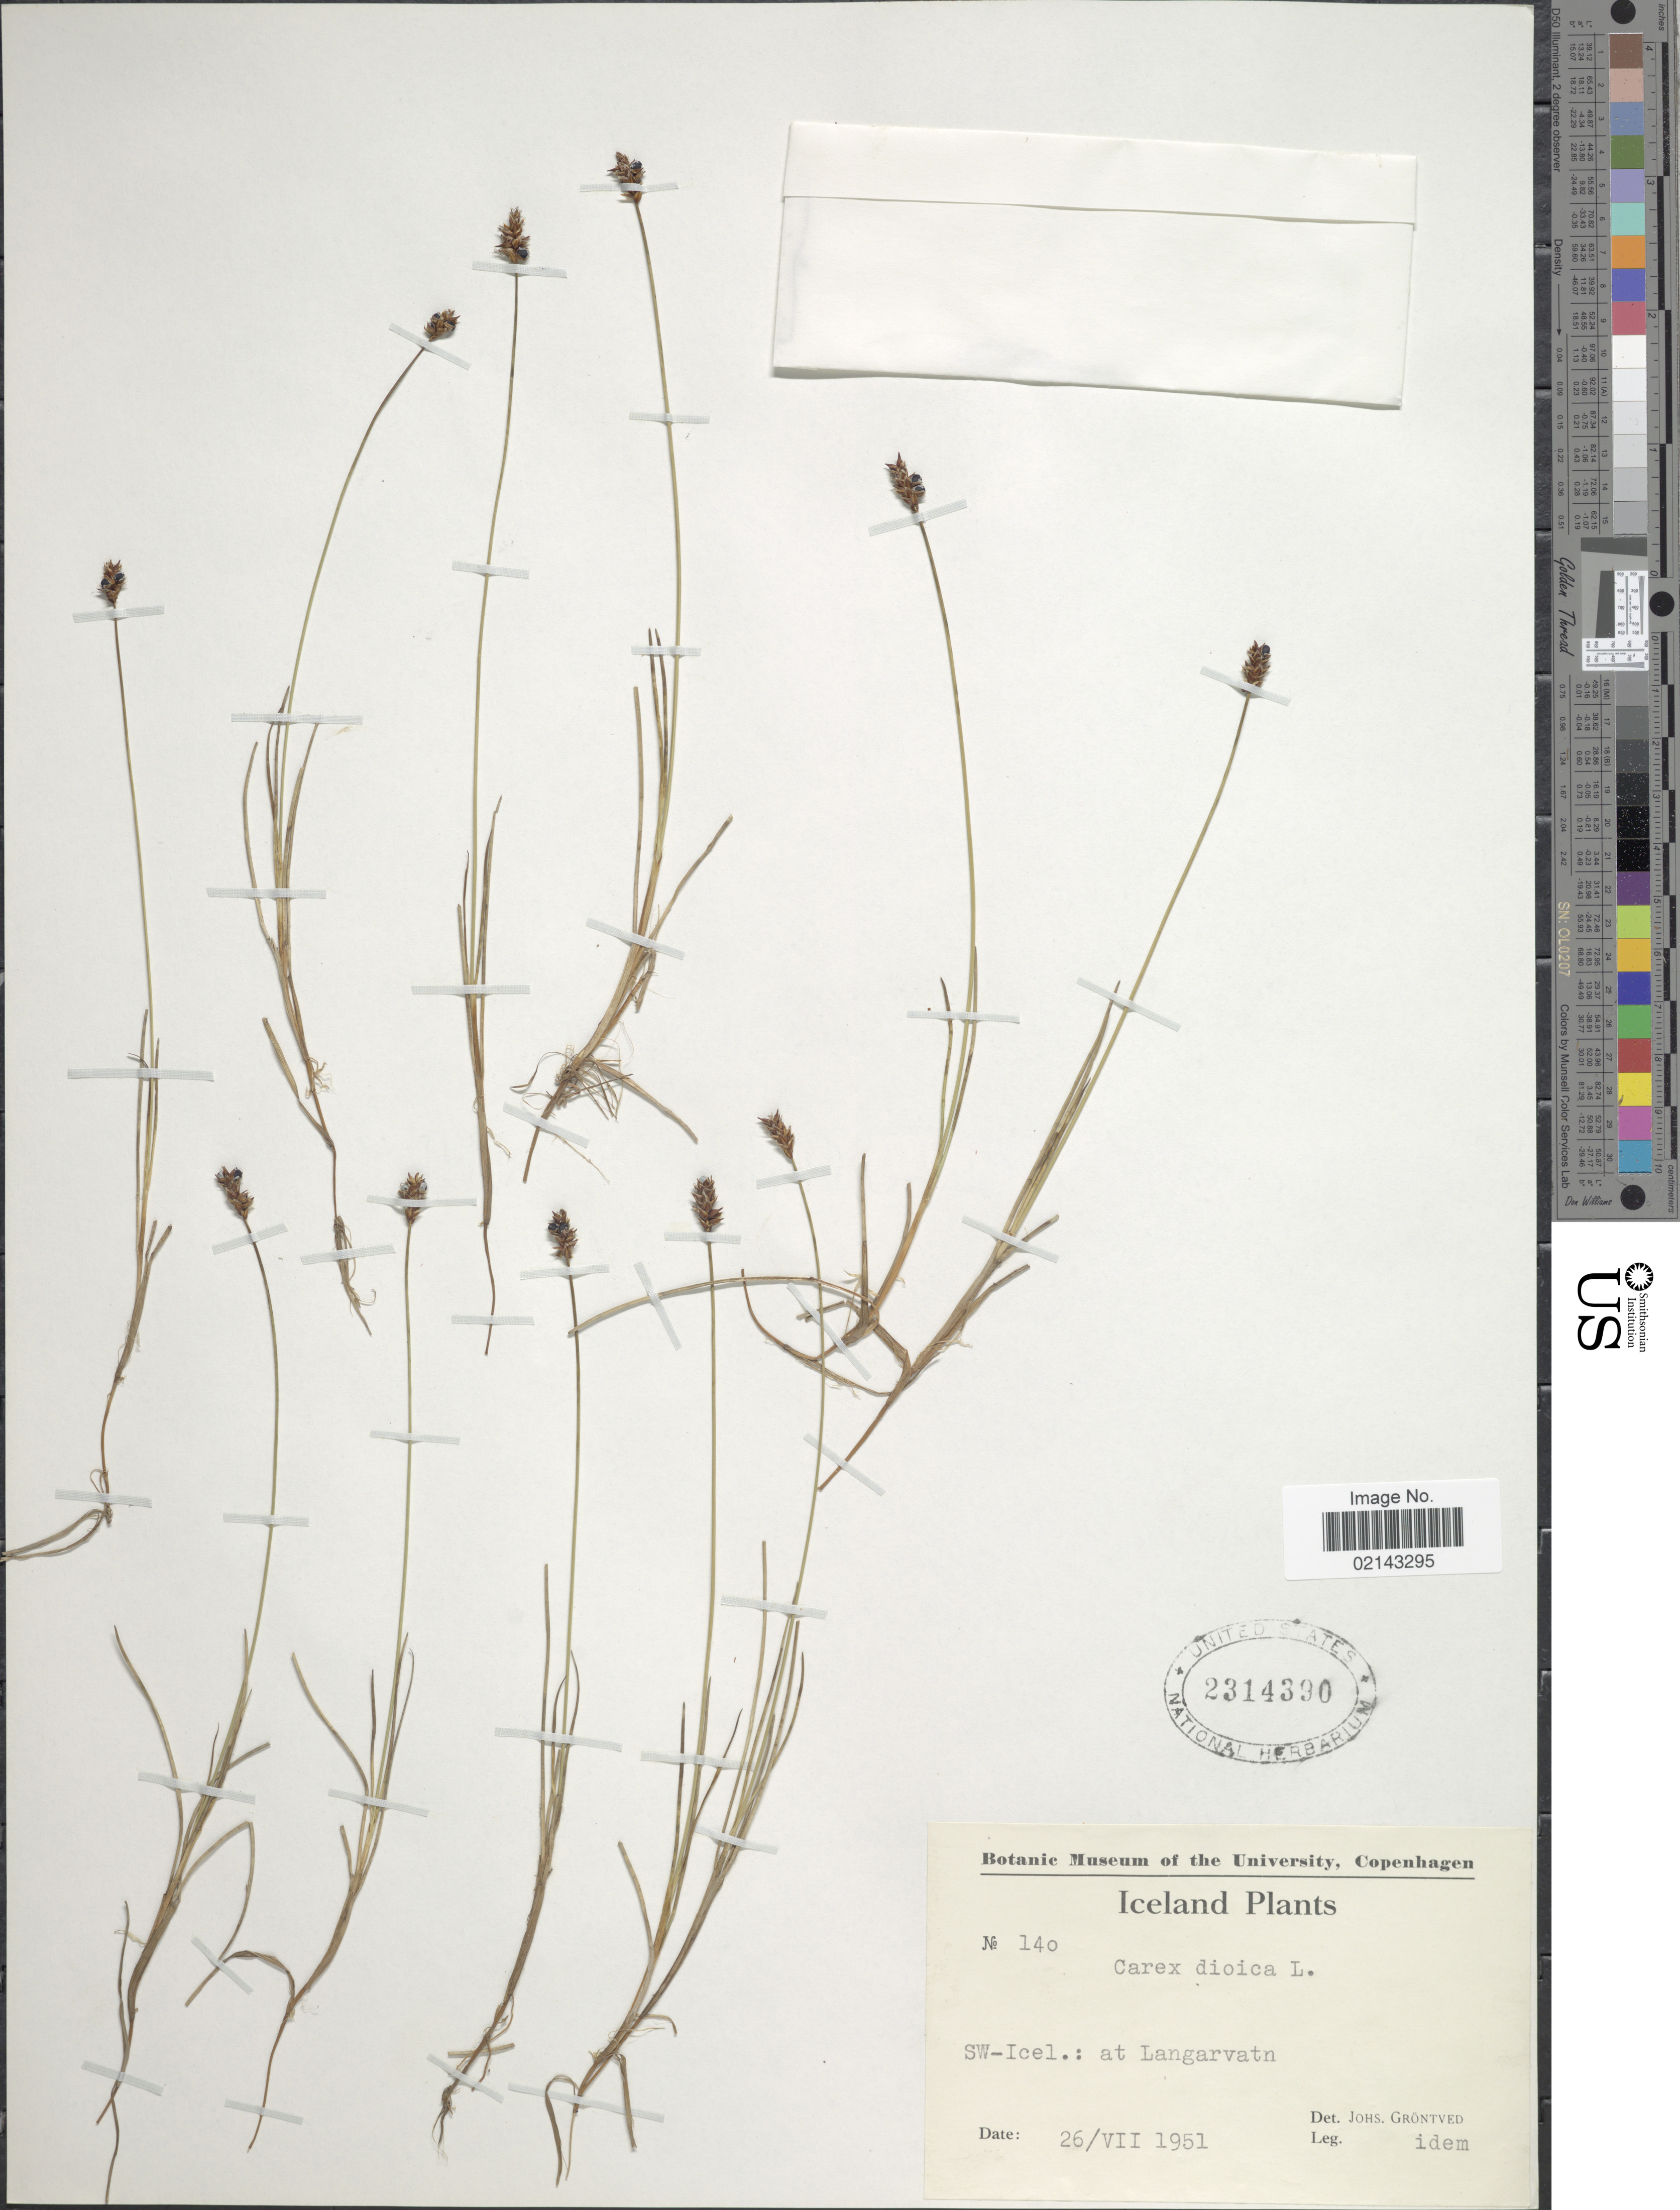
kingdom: Plantae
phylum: Tracheophyta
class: Liliopsida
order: Poales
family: Cyperaceae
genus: Carex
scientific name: Carex dioica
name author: L.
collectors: J. Gröntved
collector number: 140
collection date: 1951-07-26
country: Iceland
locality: SW-Icel.: at Langarvaten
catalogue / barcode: US 2314390